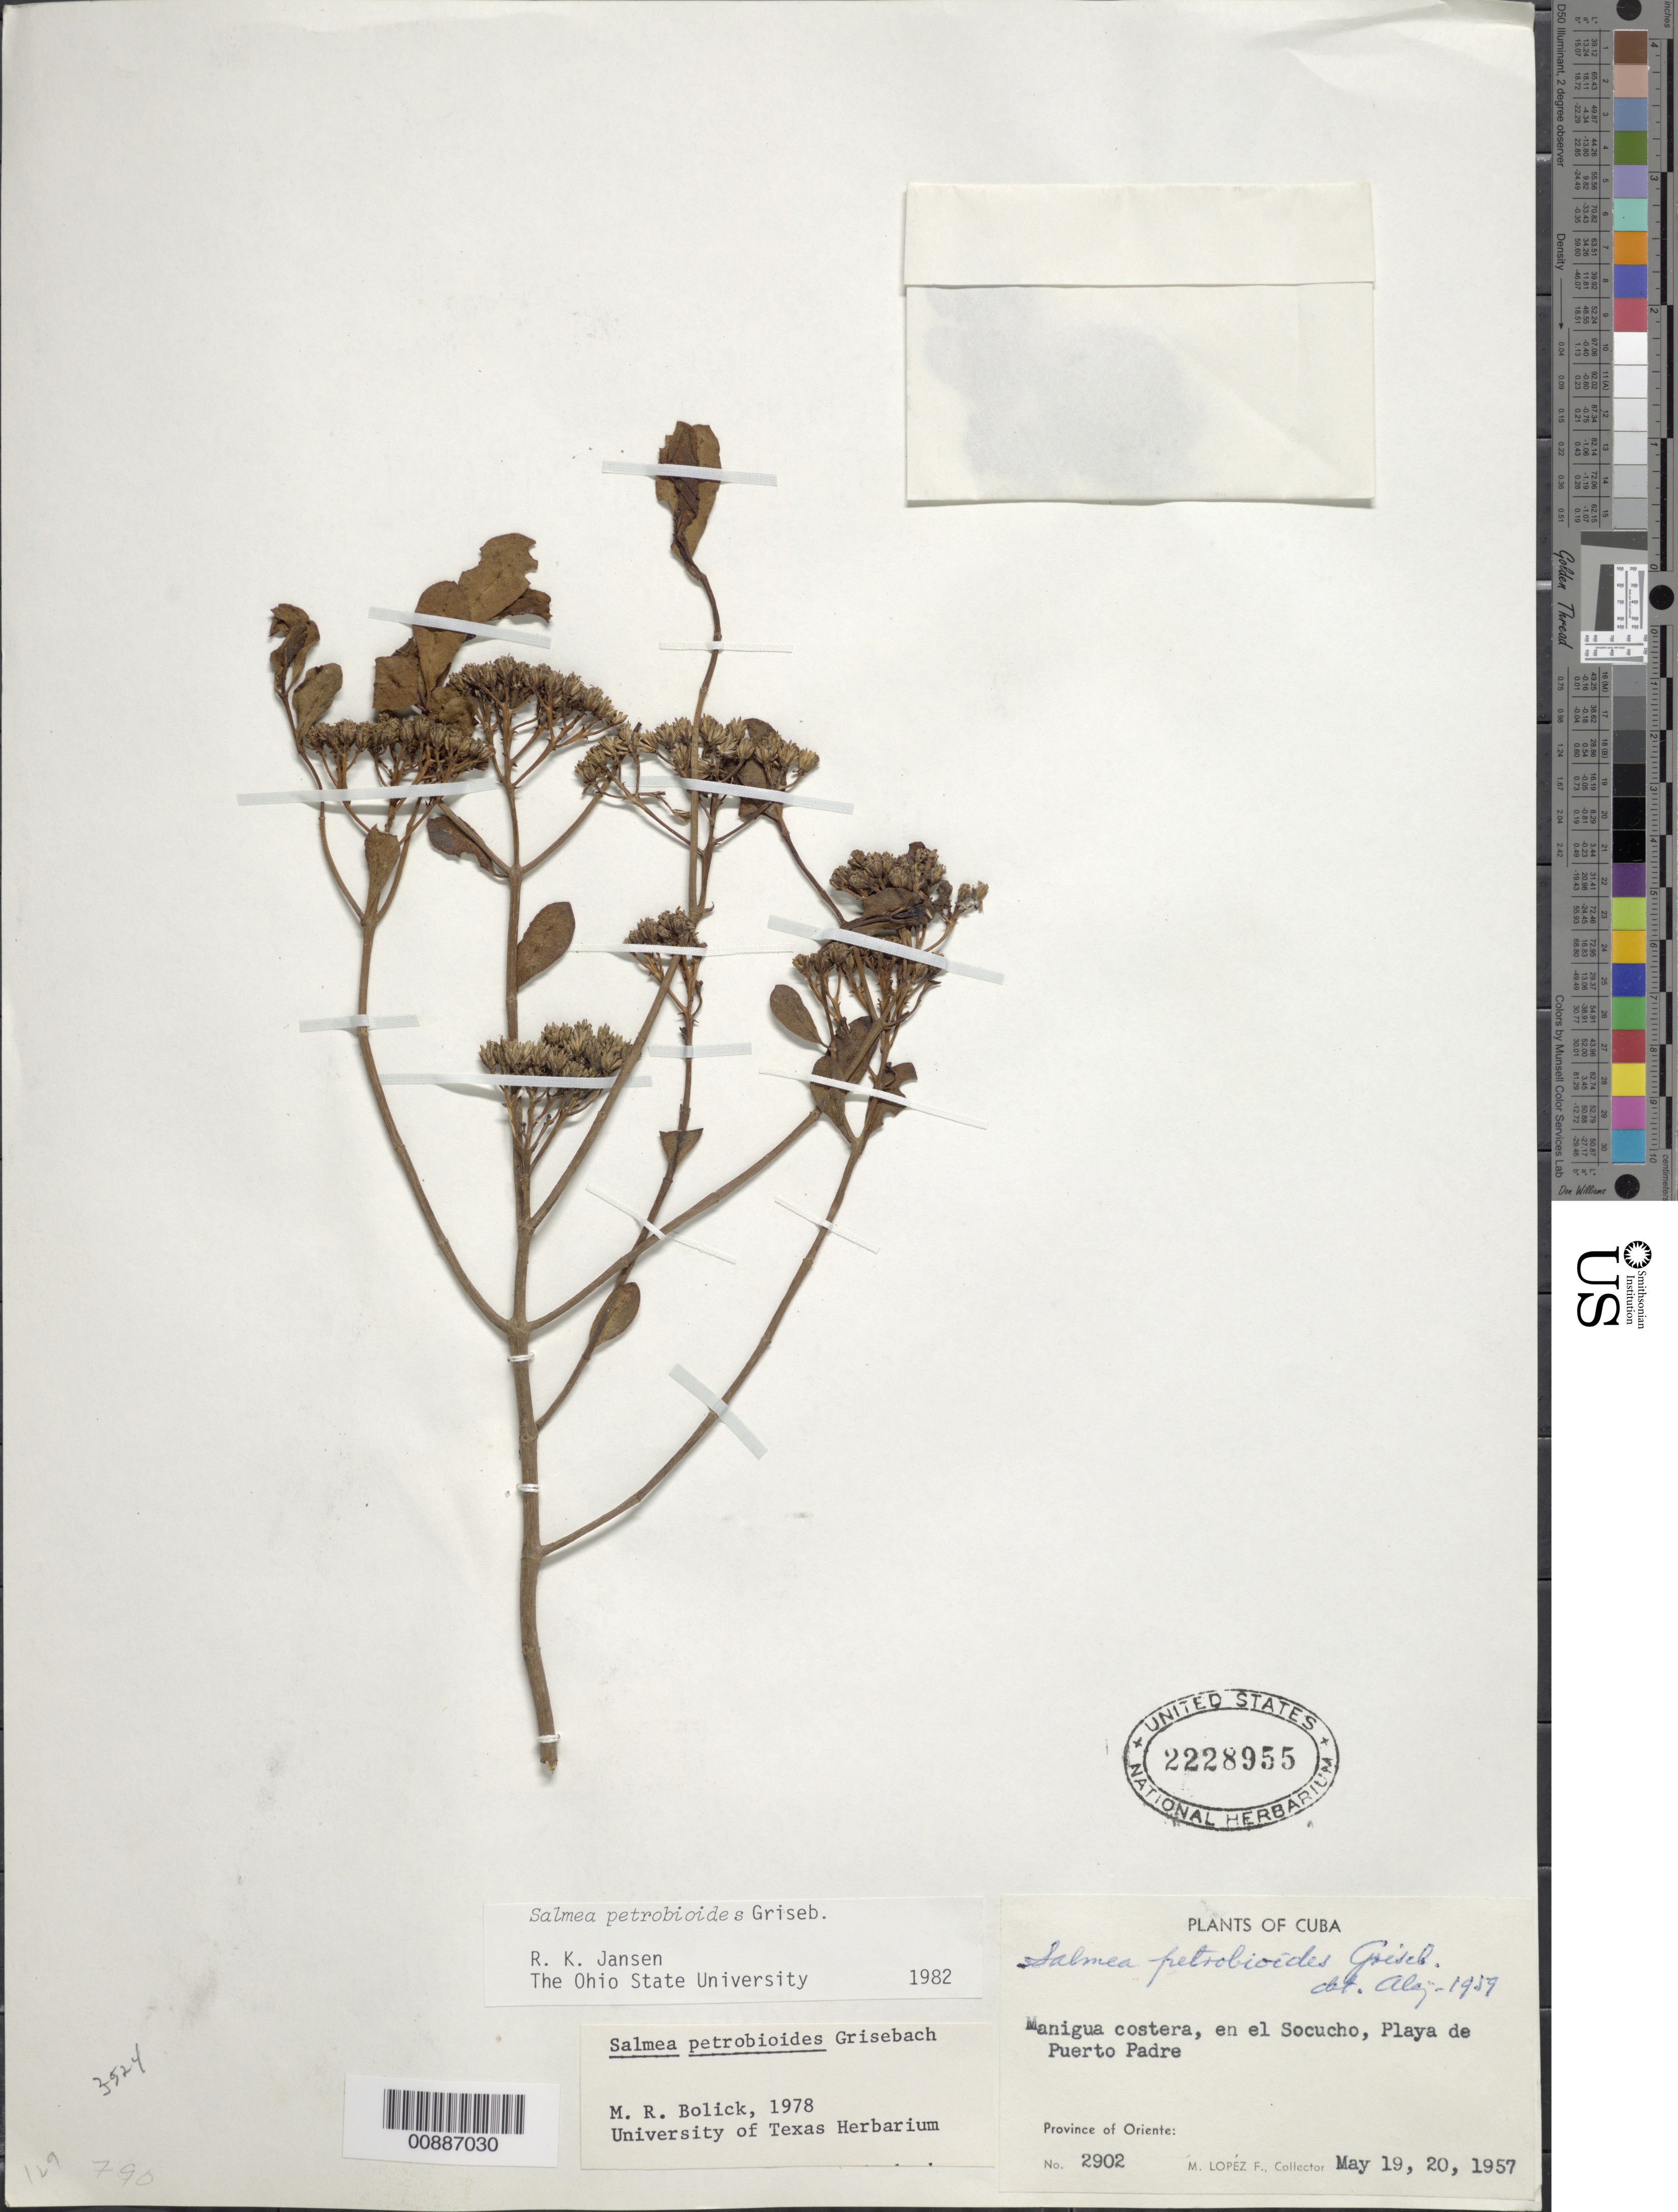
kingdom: Plantae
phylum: Tracheophyta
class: Magnoliopsida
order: Asterales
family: Asteraceae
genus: Salmea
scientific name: Salmea petrobioides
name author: Griseb.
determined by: Liogier, Alain H.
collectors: M. López Figueiras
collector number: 2902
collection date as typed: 19 May 1957 to 20 May 1957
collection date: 1957-05-19/1957-05-20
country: Cuba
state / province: Oriente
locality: Manigua costera, en el Socucho, Playa de Puerto Padre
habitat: Costera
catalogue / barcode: US 2228955